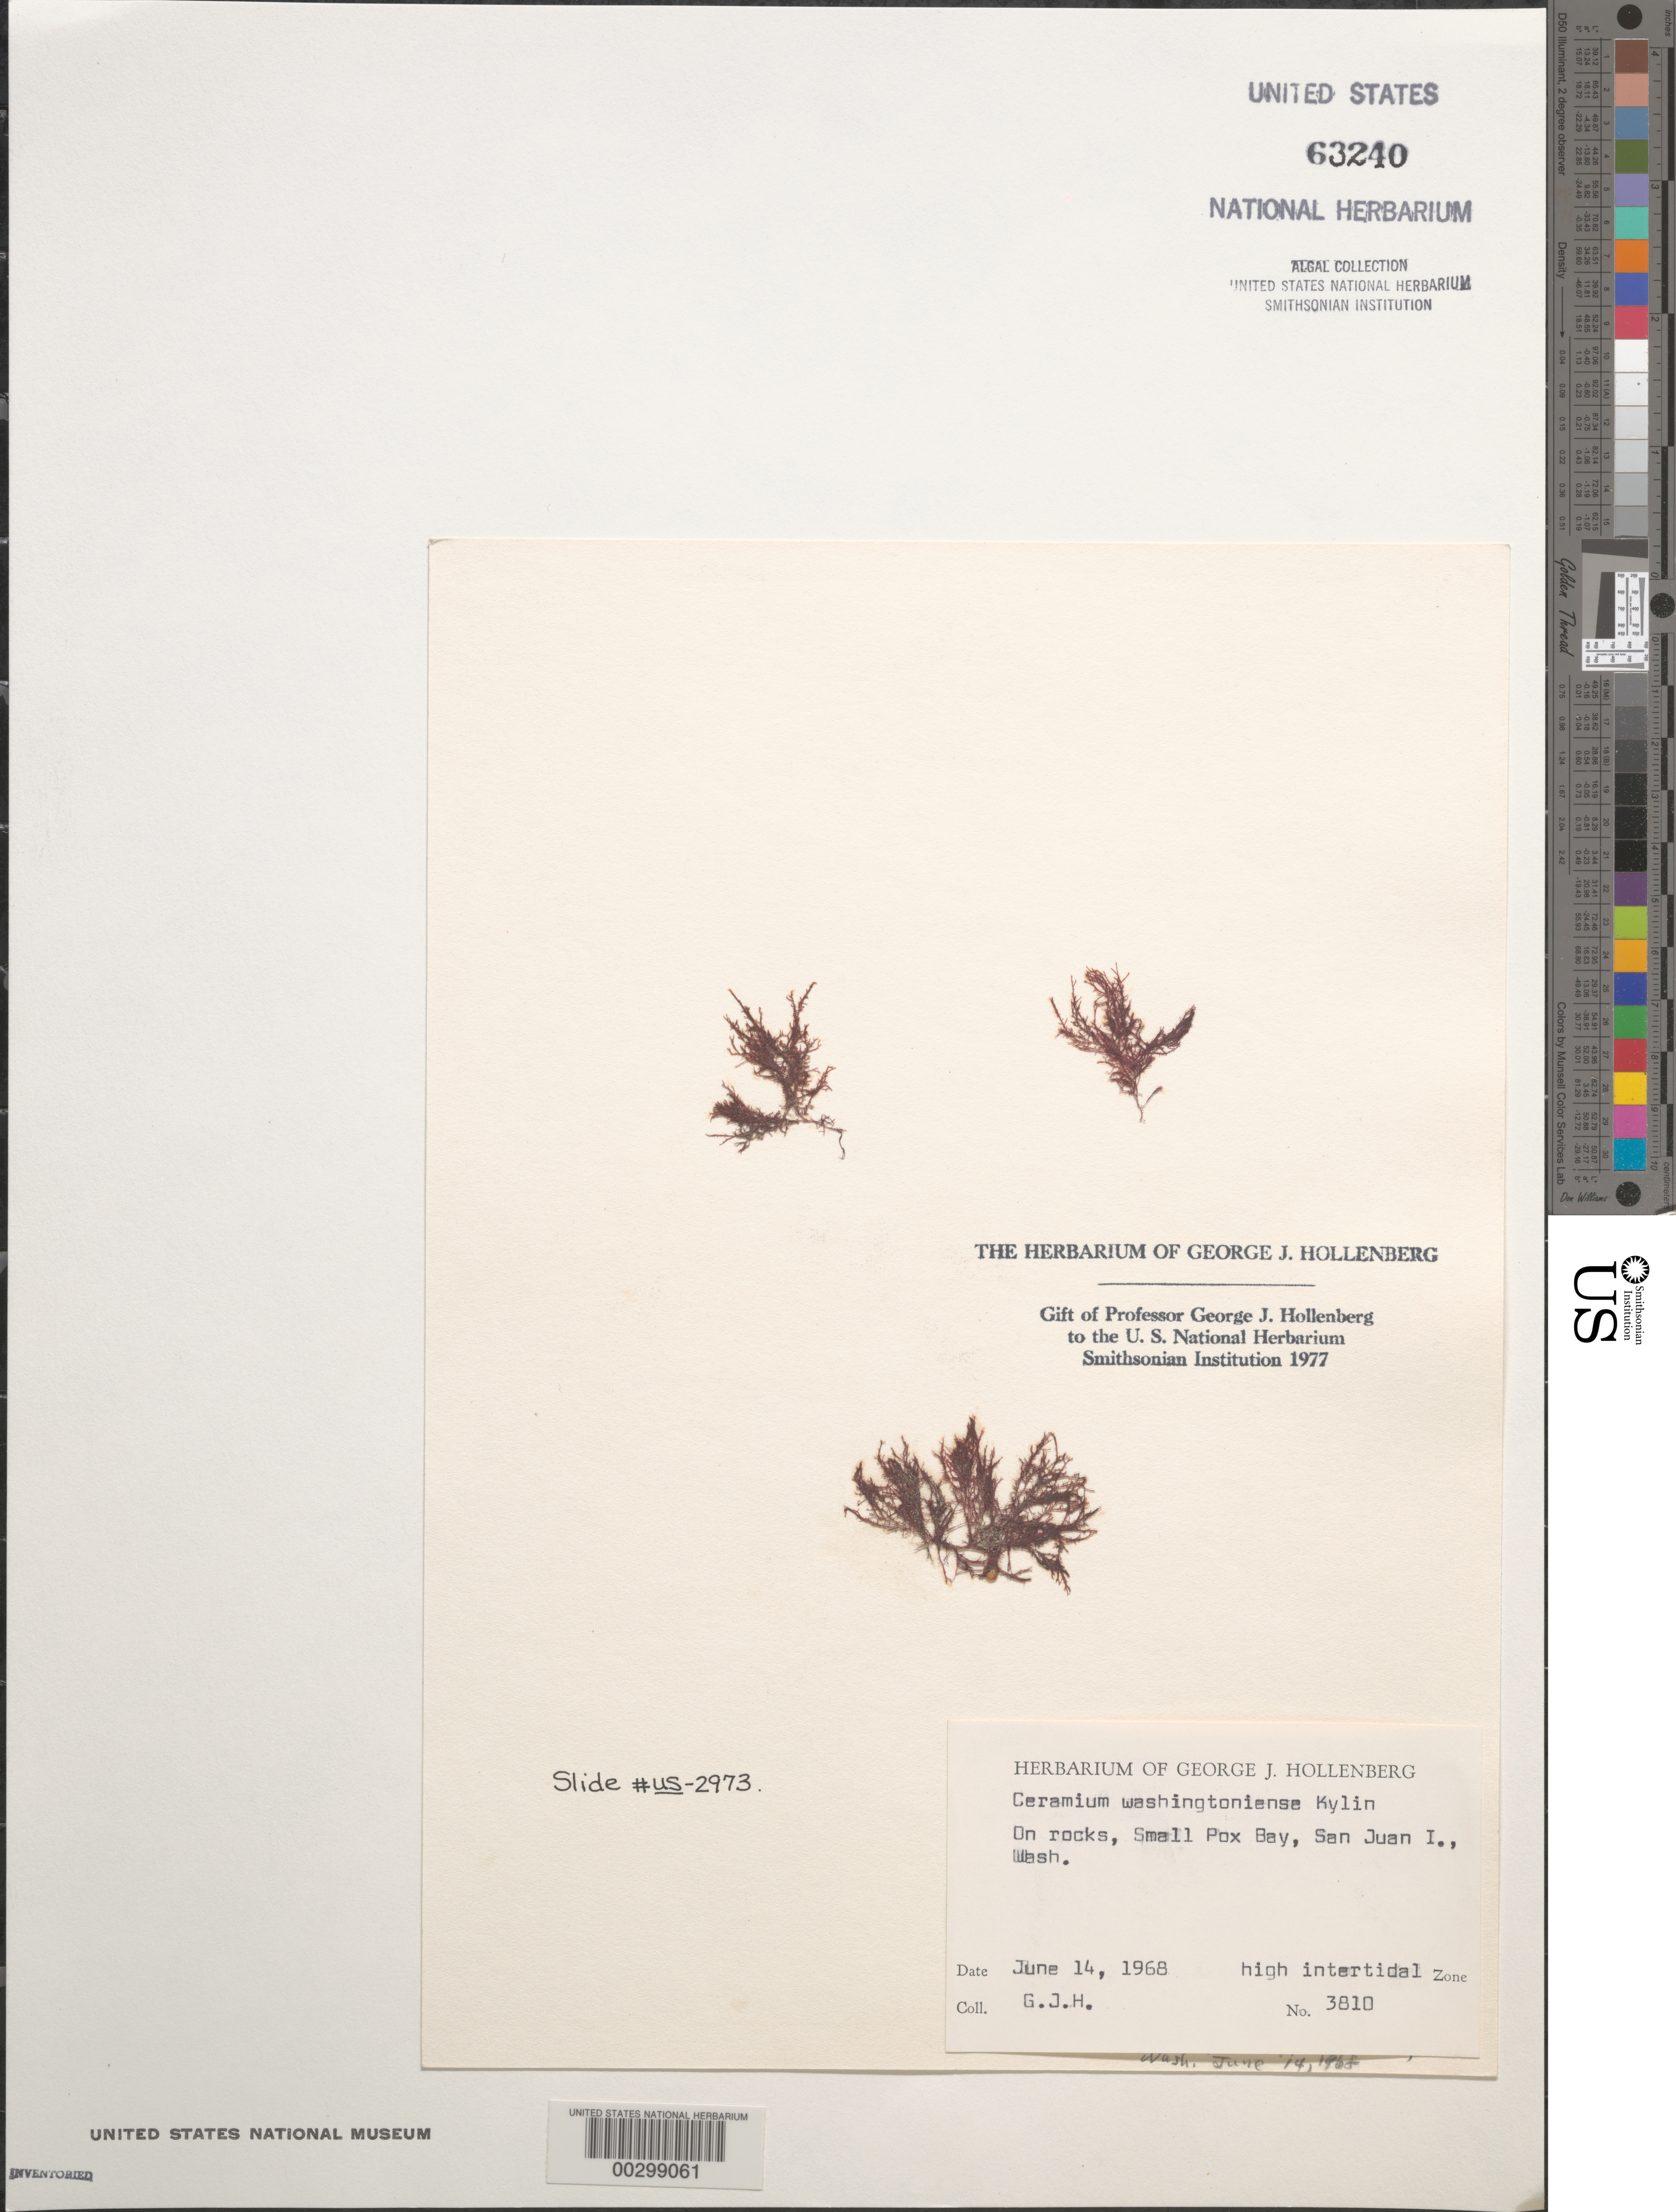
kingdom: Plantae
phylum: Rhodophyta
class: Florideophyceae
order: Ceramiales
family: Ceramiaceae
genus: Ceramium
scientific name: Ceramium pacificum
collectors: G. Hollenberg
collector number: GJH 3810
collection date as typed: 14 Jun 1968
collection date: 1968-06-14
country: United States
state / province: Washington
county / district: San Juan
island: San Juan Island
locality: Smallpox Bay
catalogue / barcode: US 63240